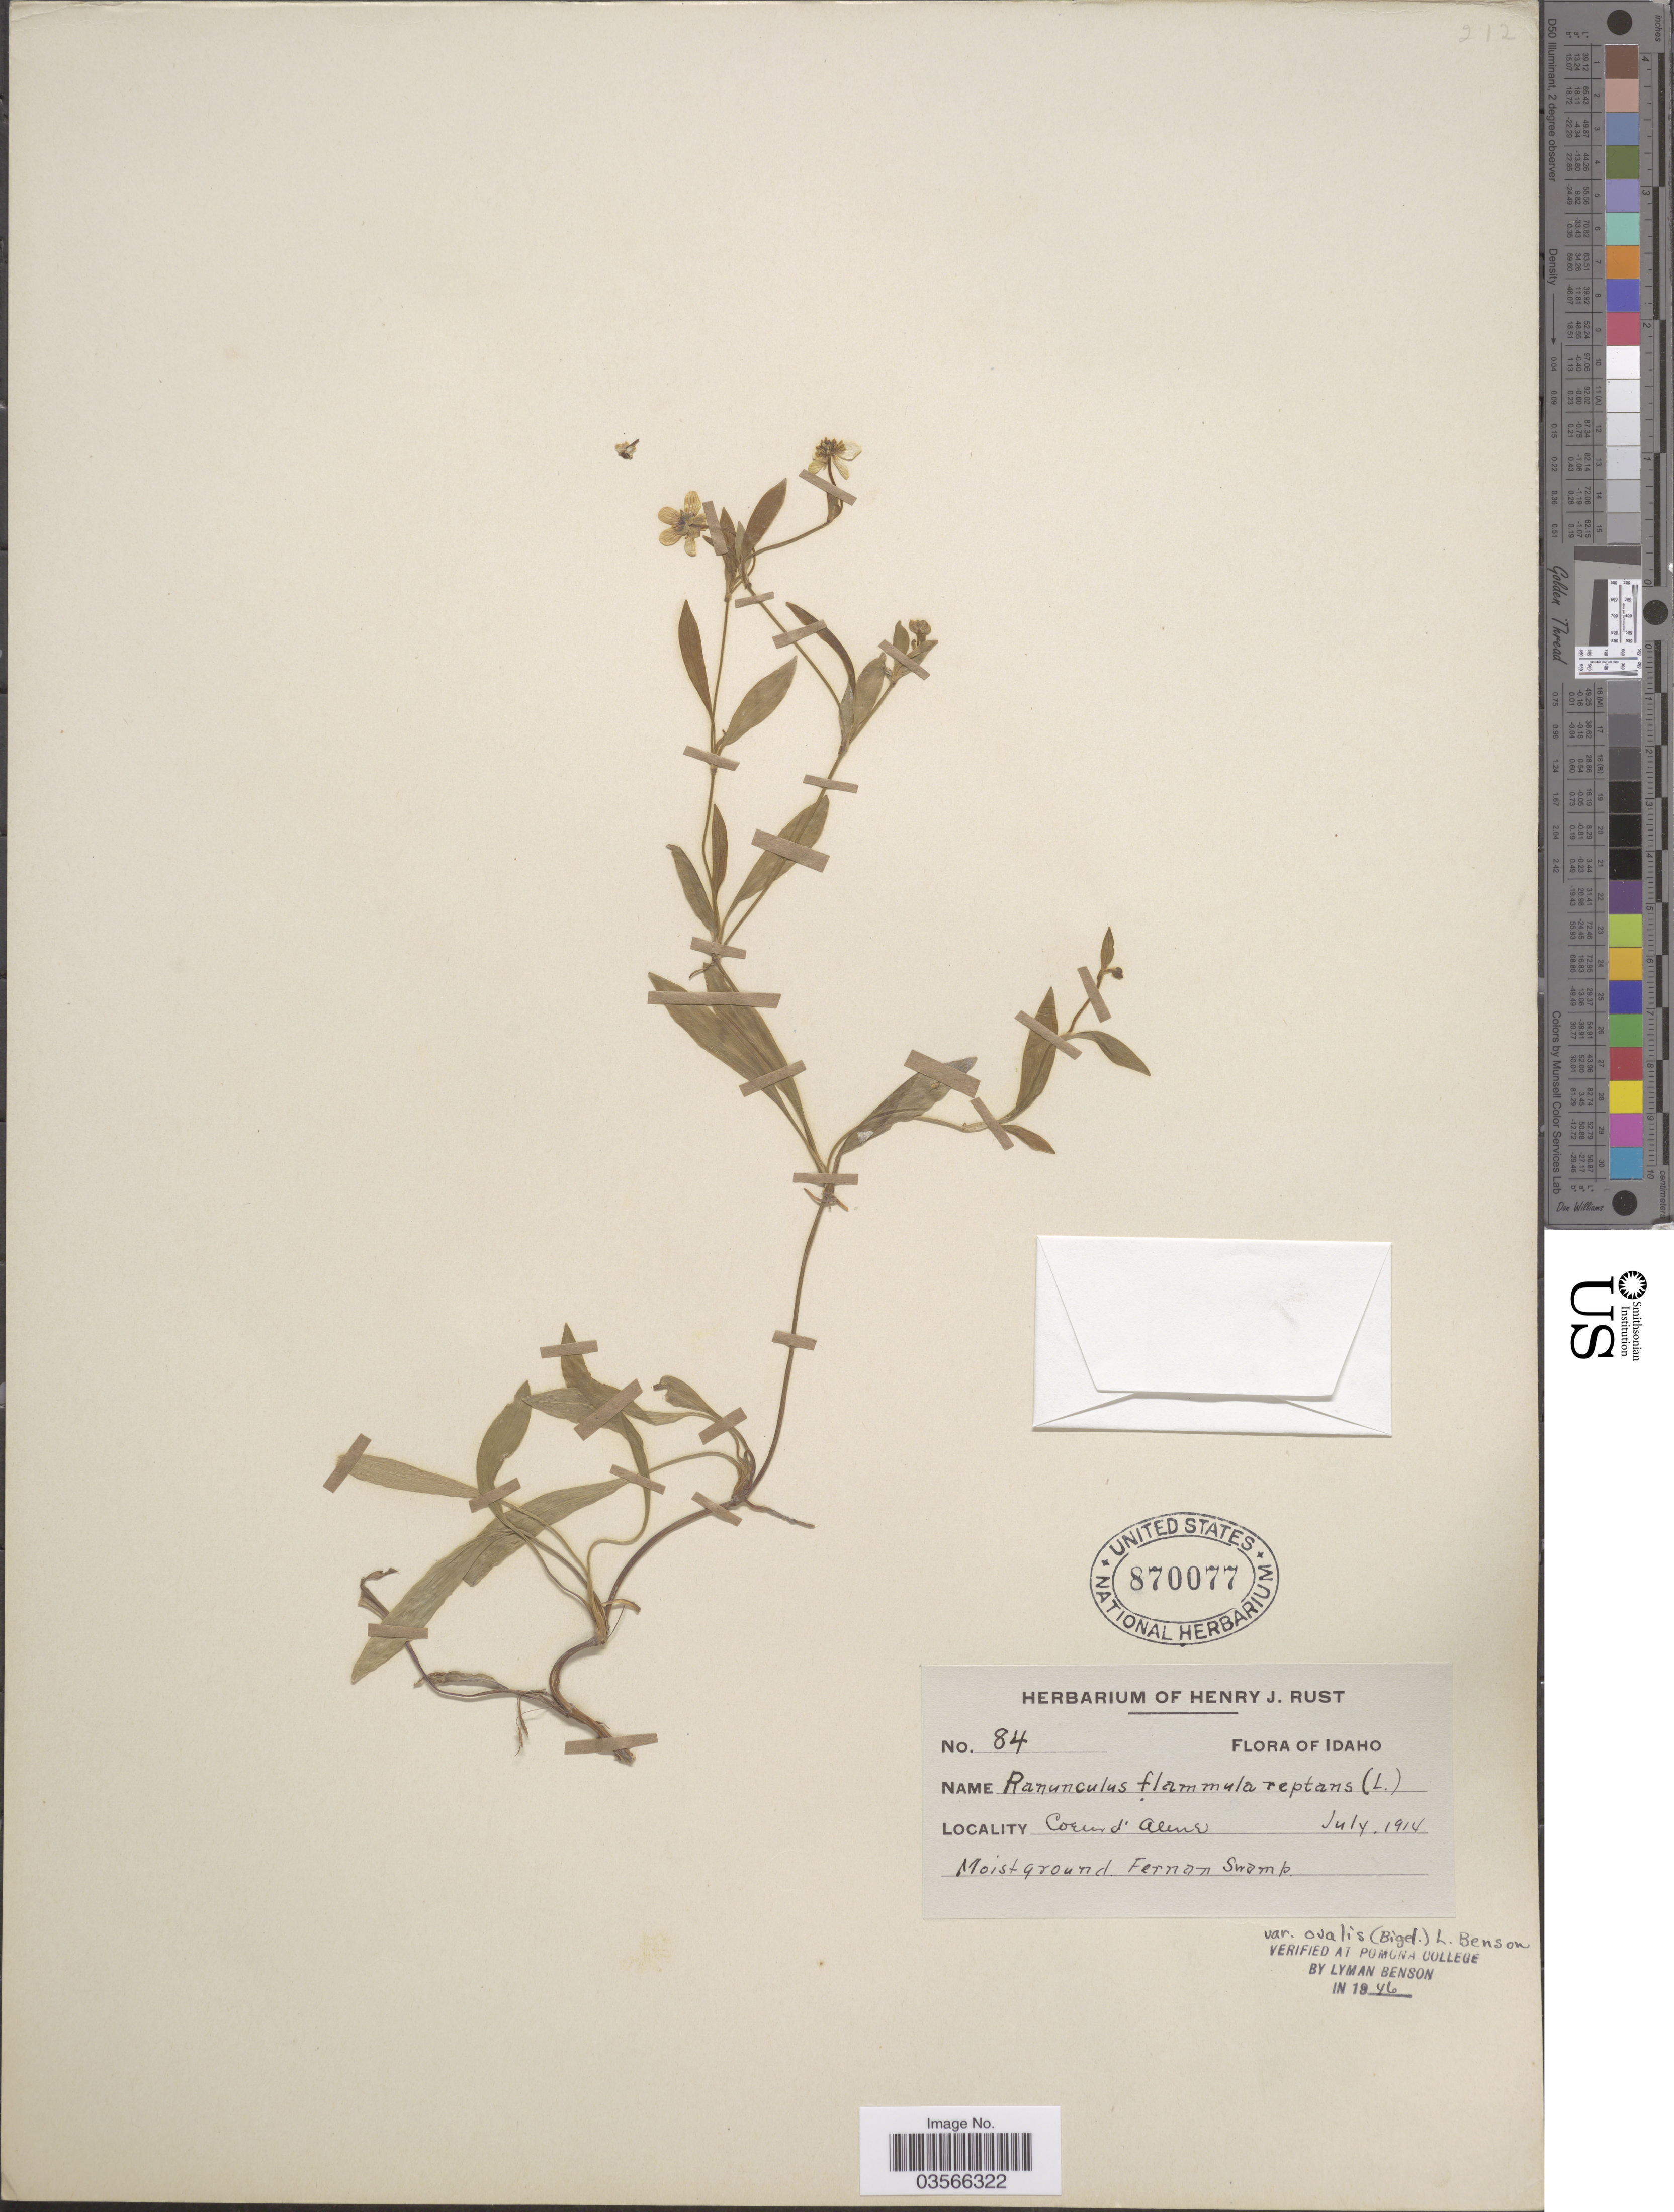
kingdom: Plantae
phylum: Tracheophyta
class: Magnoliopsida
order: Ranunculales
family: Ranunculaceae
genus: Ranunculus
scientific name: Ranunculus flammula var. ovalis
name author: (J.M. Bigelow) L.D. Benson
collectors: ex herb. Henry J. Rust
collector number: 84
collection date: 1914-07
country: United States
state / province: Idaho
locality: Coeur d'Alene. Fernan Swamp.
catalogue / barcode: US 870077